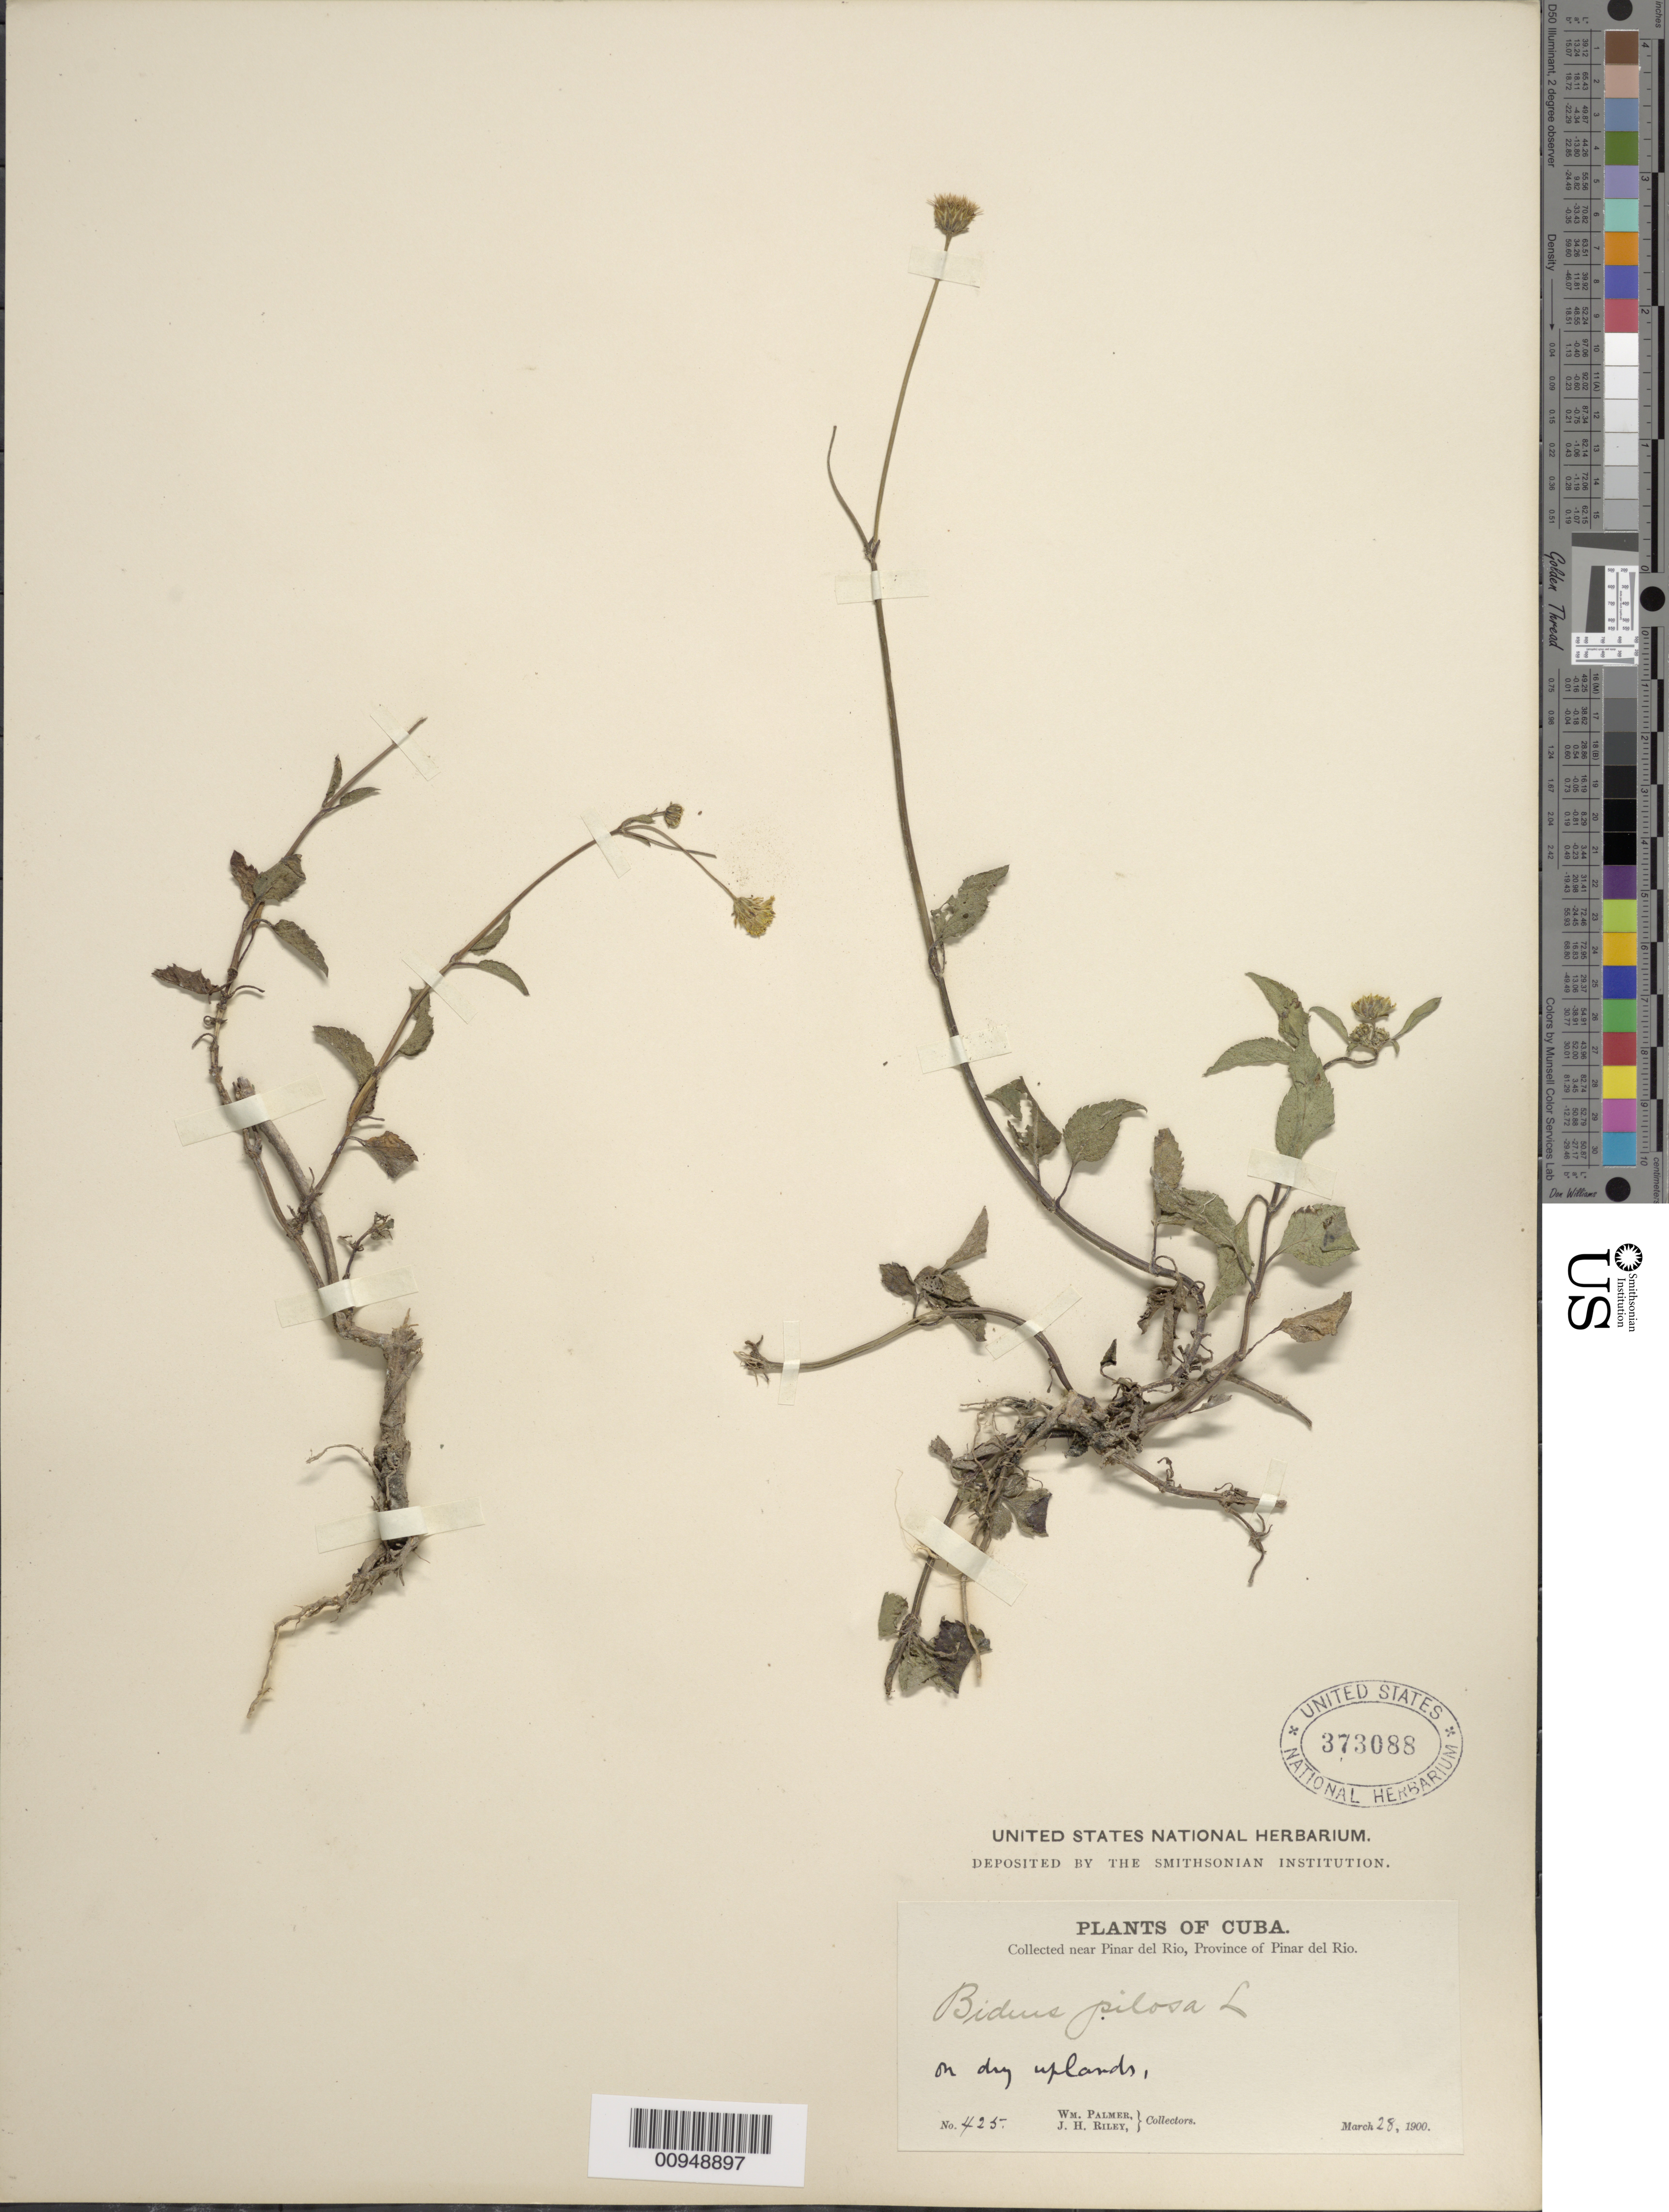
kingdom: Plantae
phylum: Tracheophyta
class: Magnoliopsida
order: Asterales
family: Asteraceae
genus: Bidens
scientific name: Bidens pilosa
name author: L.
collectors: W. Palmer & J. H. Riley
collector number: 425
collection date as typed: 28 Mar 1900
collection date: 1900-03-28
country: Cuba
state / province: Pinar del Rio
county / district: Dry forest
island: Cuba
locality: Uplands near Pinar del Rio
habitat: Dry uplands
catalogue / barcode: US 373088